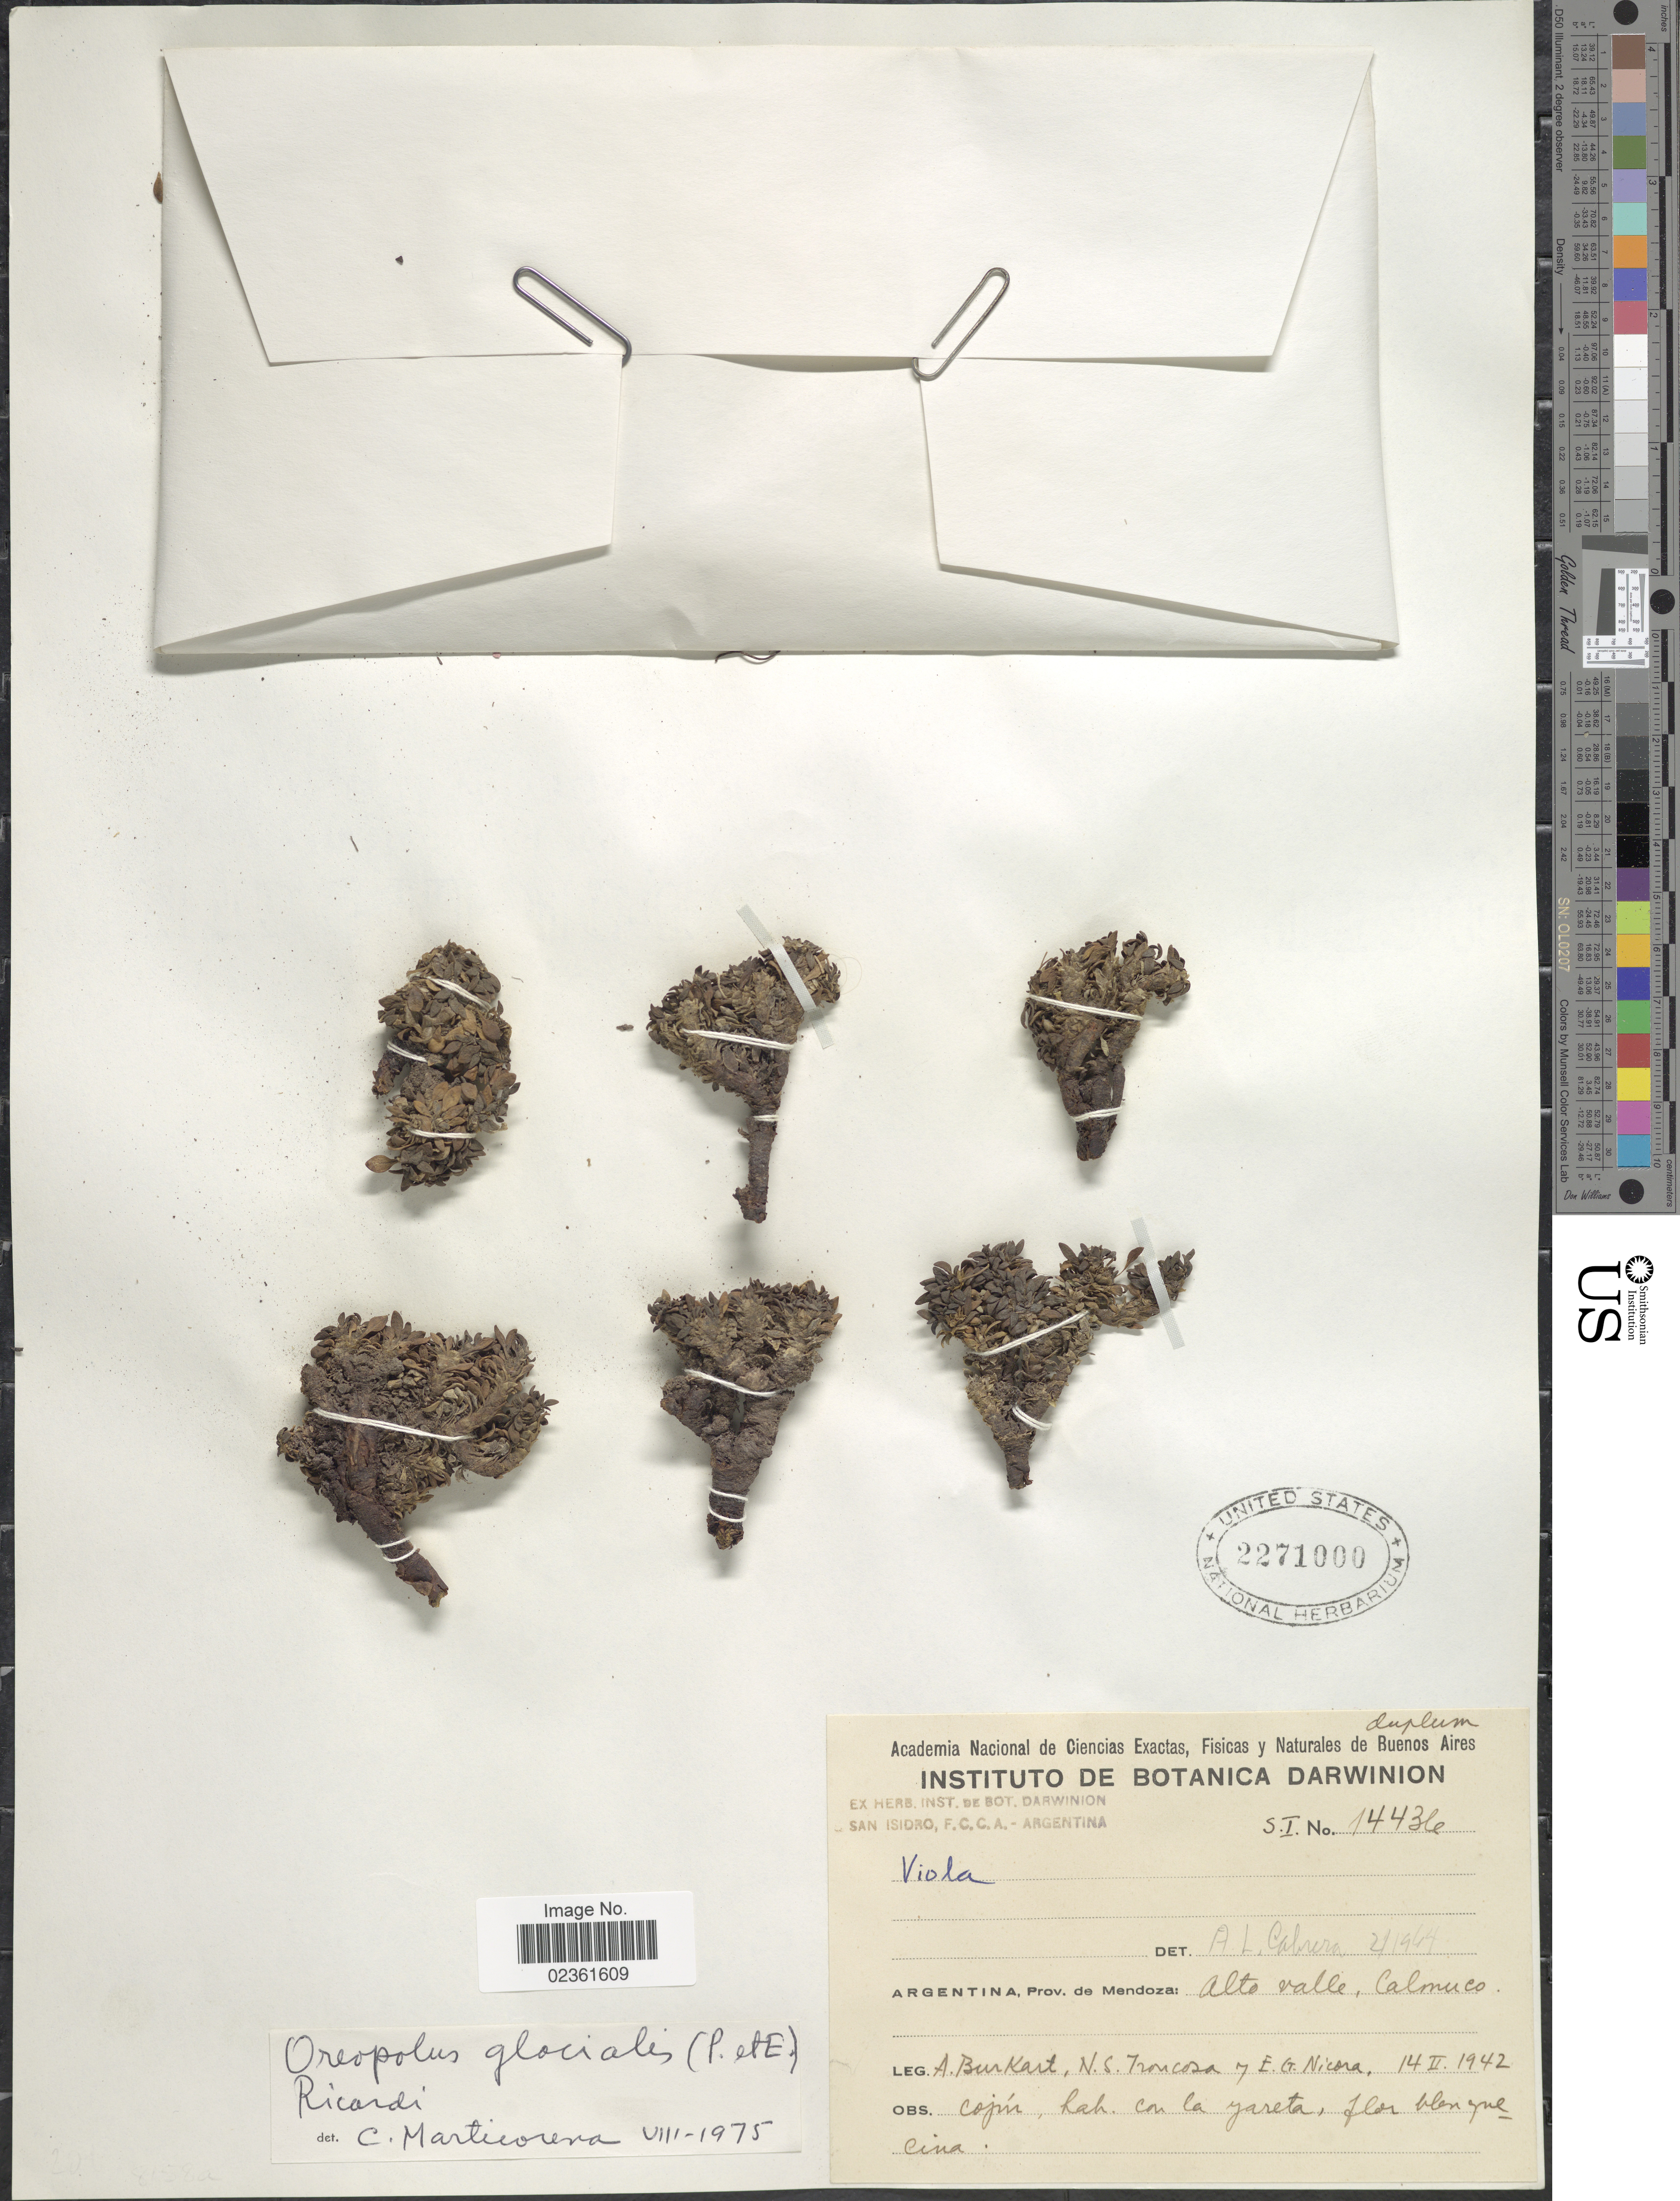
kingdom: Plantae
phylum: Tracheophyta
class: Magnoliopsida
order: Gentianales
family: Rubiaceae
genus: Oreopolus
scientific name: Oreopolus glacialis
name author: (Poepp.) Ricardi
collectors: A. E. Burkart, N. Troncoso & E. G. Nicora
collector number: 14436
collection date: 1942-02-14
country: Argentina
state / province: Mendoza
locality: Alto valle, Calmuco.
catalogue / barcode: US 2271000